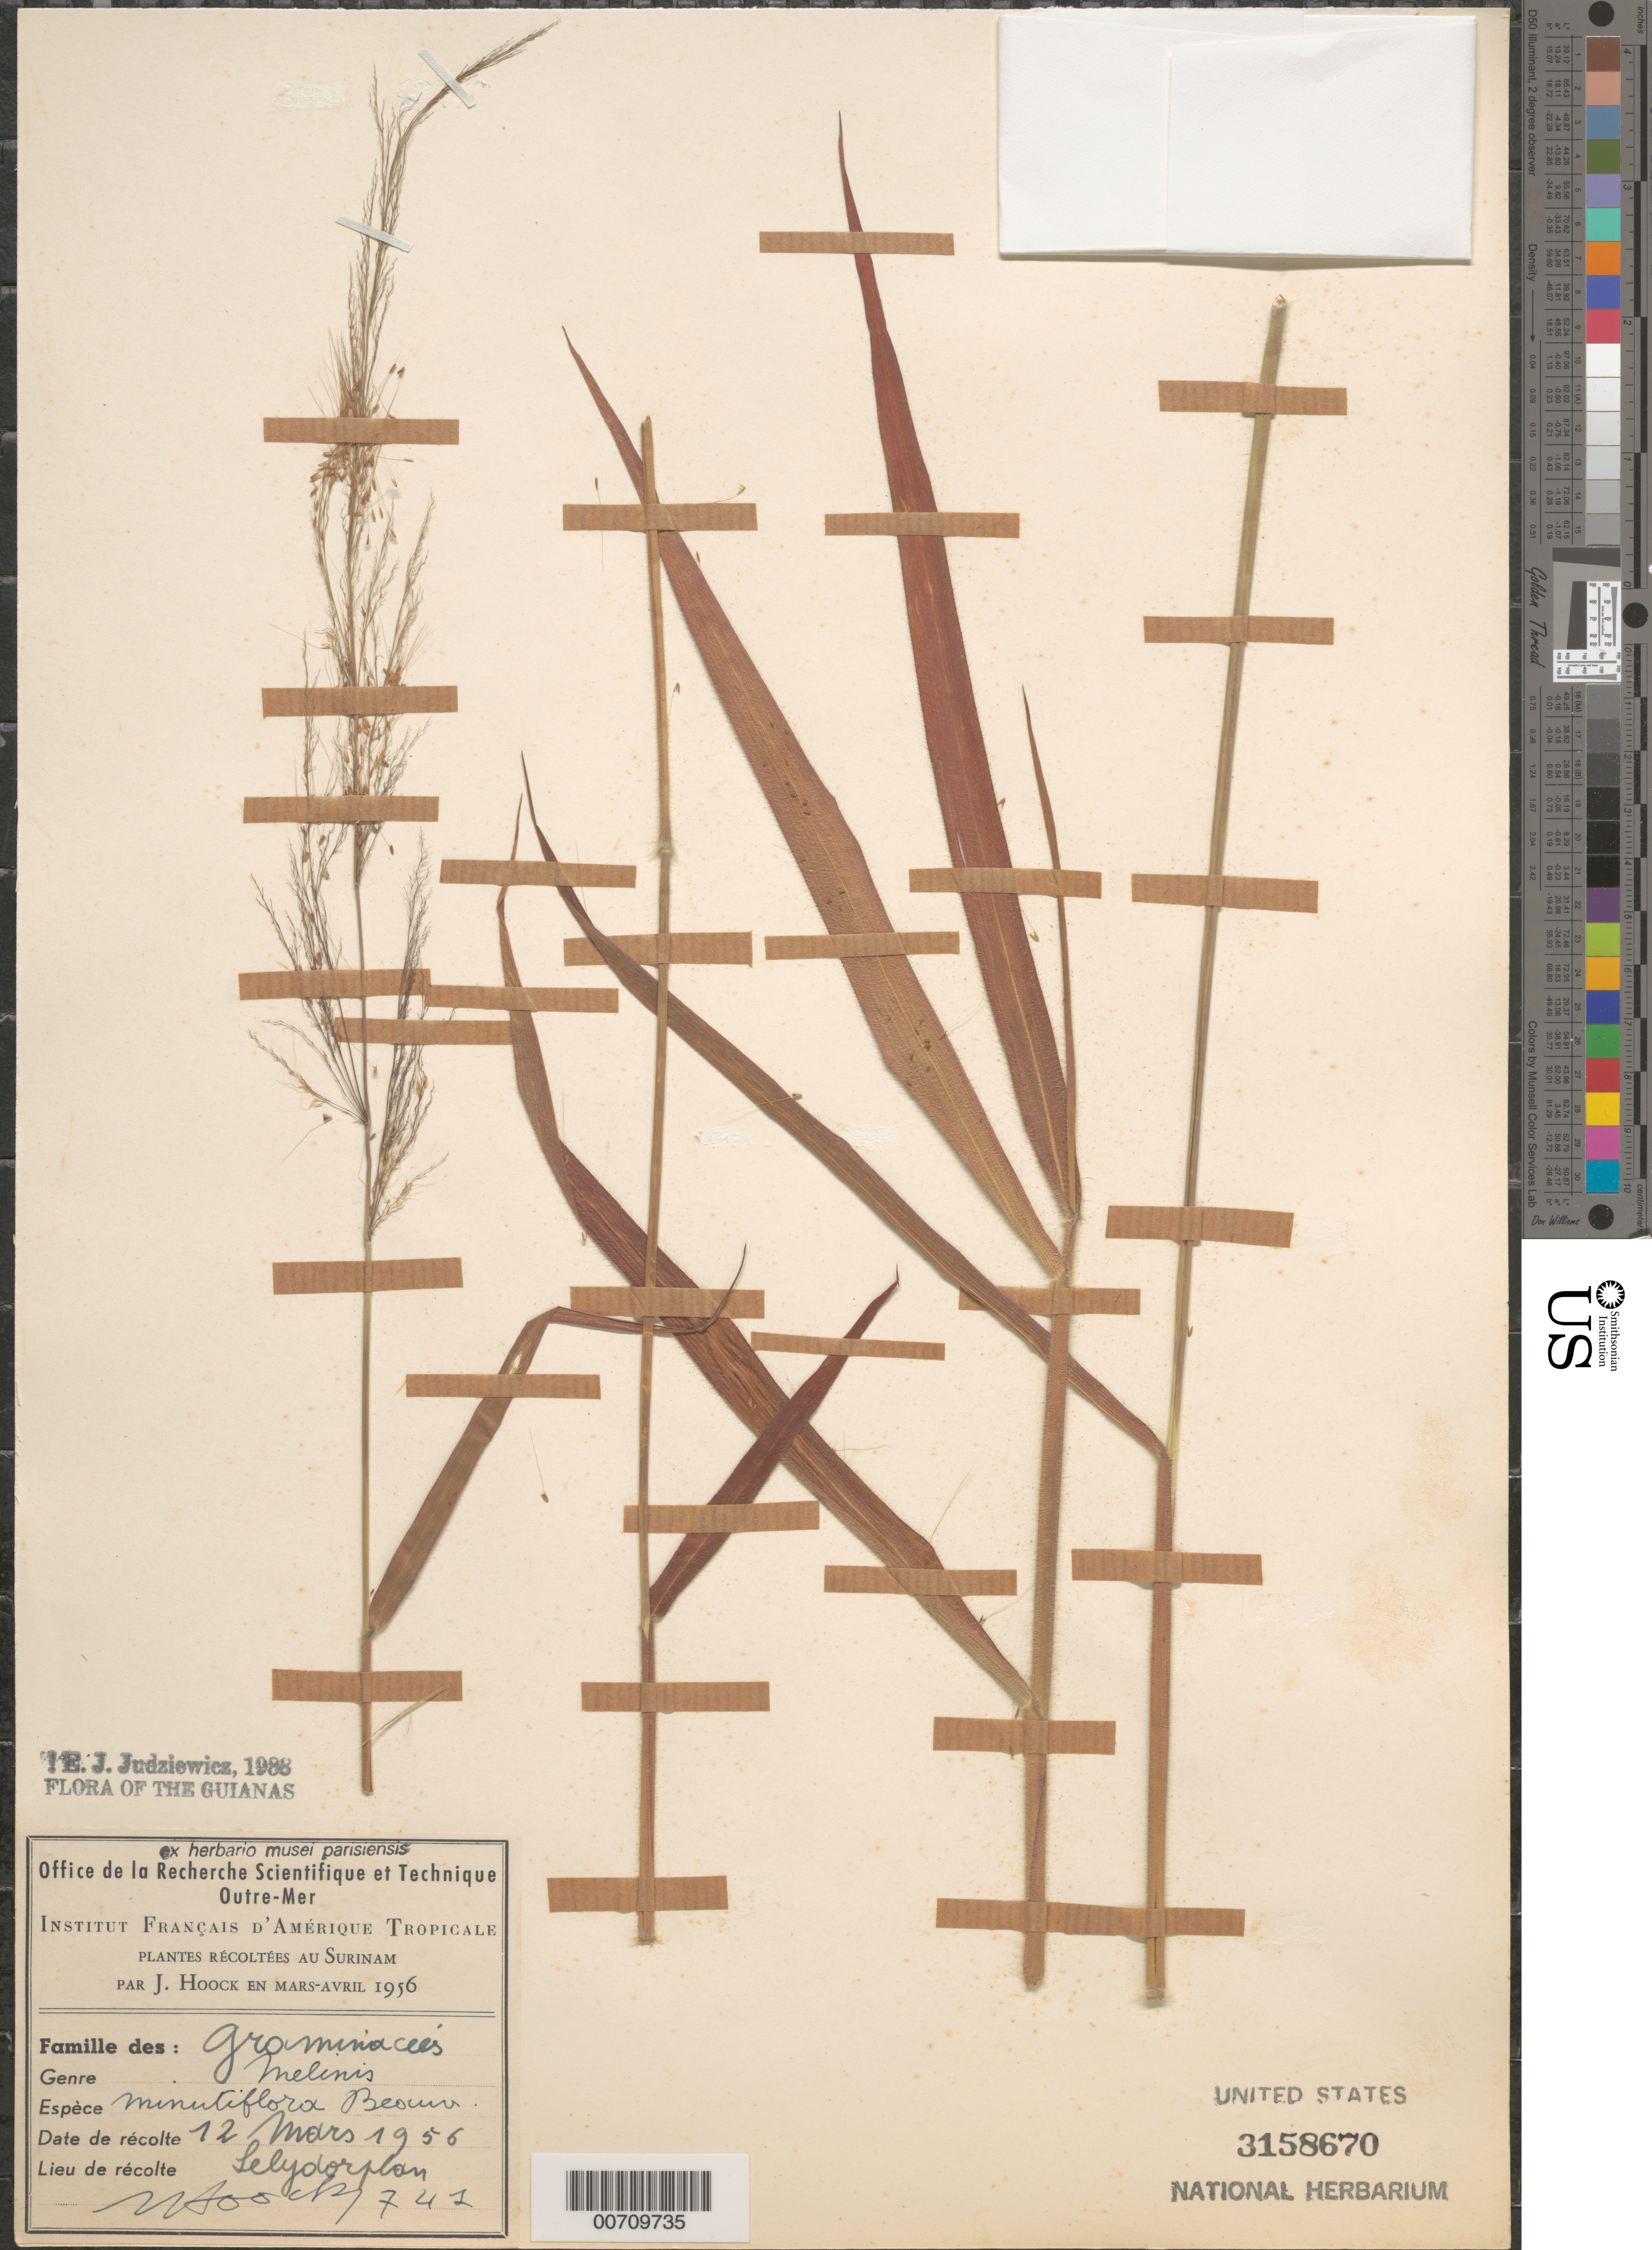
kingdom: Plantae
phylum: Tracheophyta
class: Liliopsida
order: Poales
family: Poaceae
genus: Melinis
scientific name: Melinis minutiflora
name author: P. Beauv.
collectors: J. Hoock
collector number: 741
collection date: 1956-03-12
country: Suriname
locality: Lelydorplan.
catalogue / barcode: US 3158670